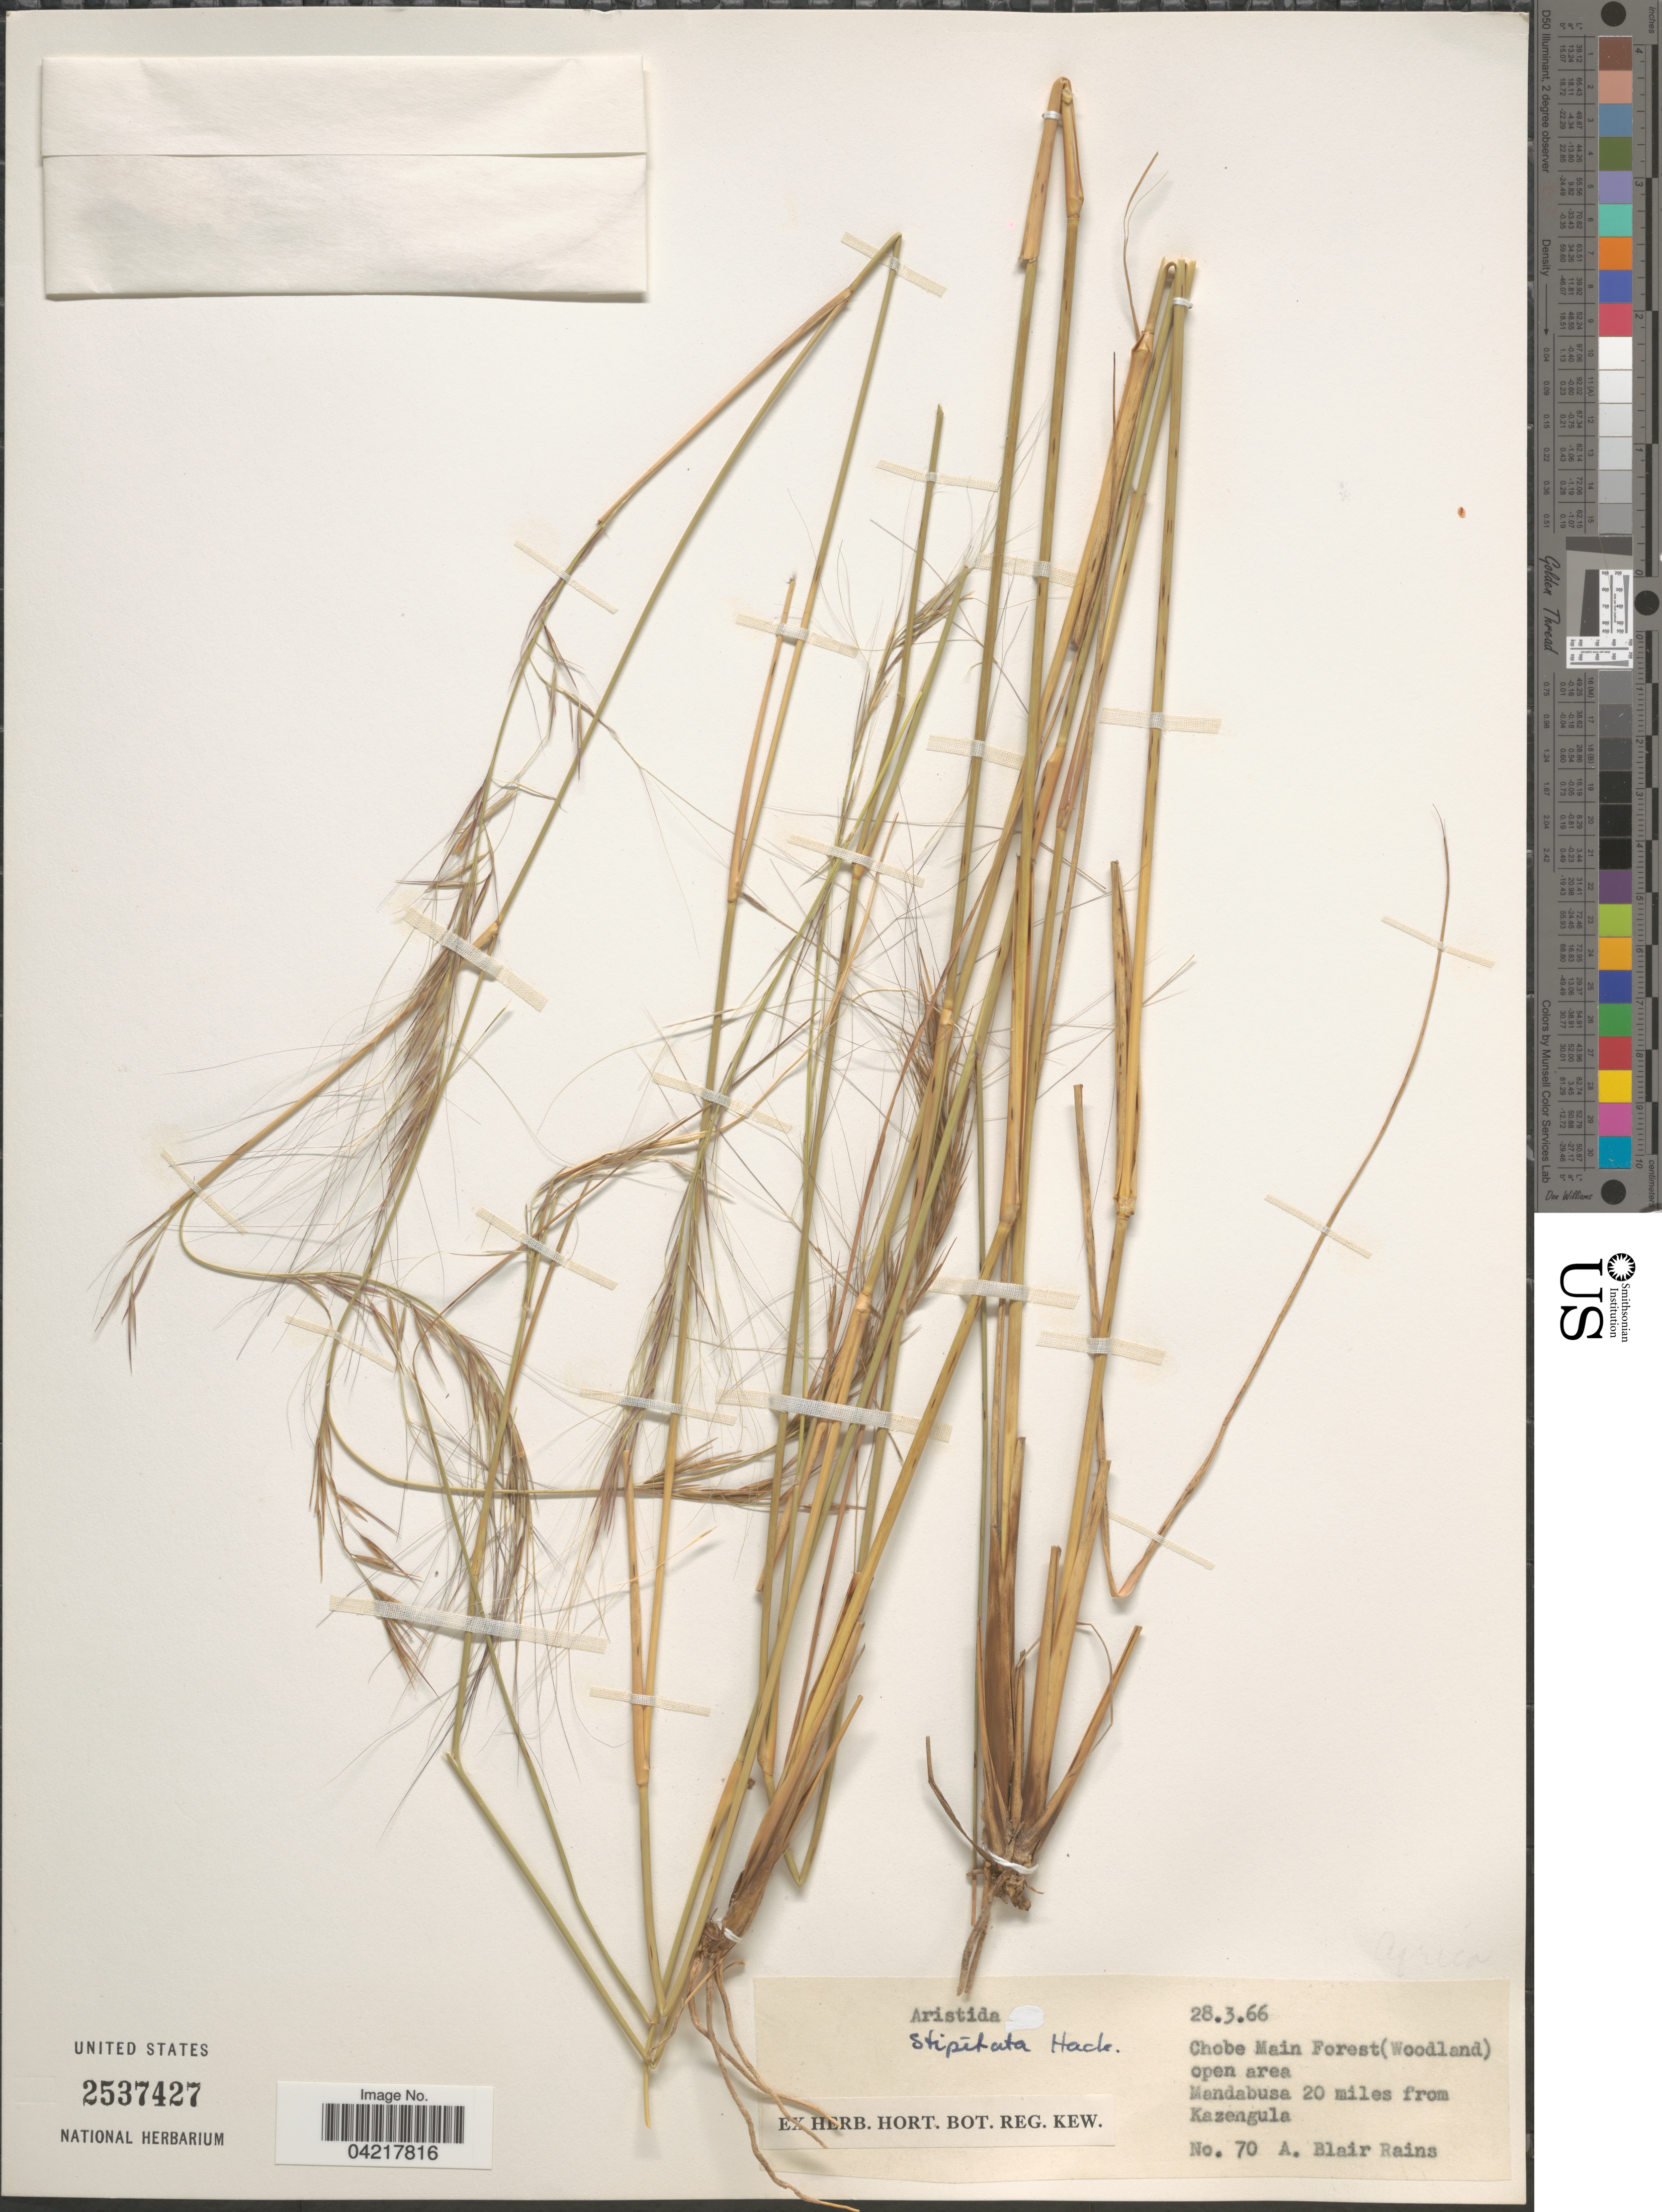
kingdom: Plantae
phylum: Tracheophyta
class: Liliopsida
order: Poales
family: Poaceae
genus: Aristida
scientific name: Aristida stipitata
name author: Hack. ex Schinz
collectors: A. Rains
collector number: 70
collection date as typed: Transcribed d/m/y: 28/3/66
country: Zambia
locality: Chobe Main Forest (Woodland). Mandabusa 20 miles from Kazengula.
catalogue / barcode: US 2537427